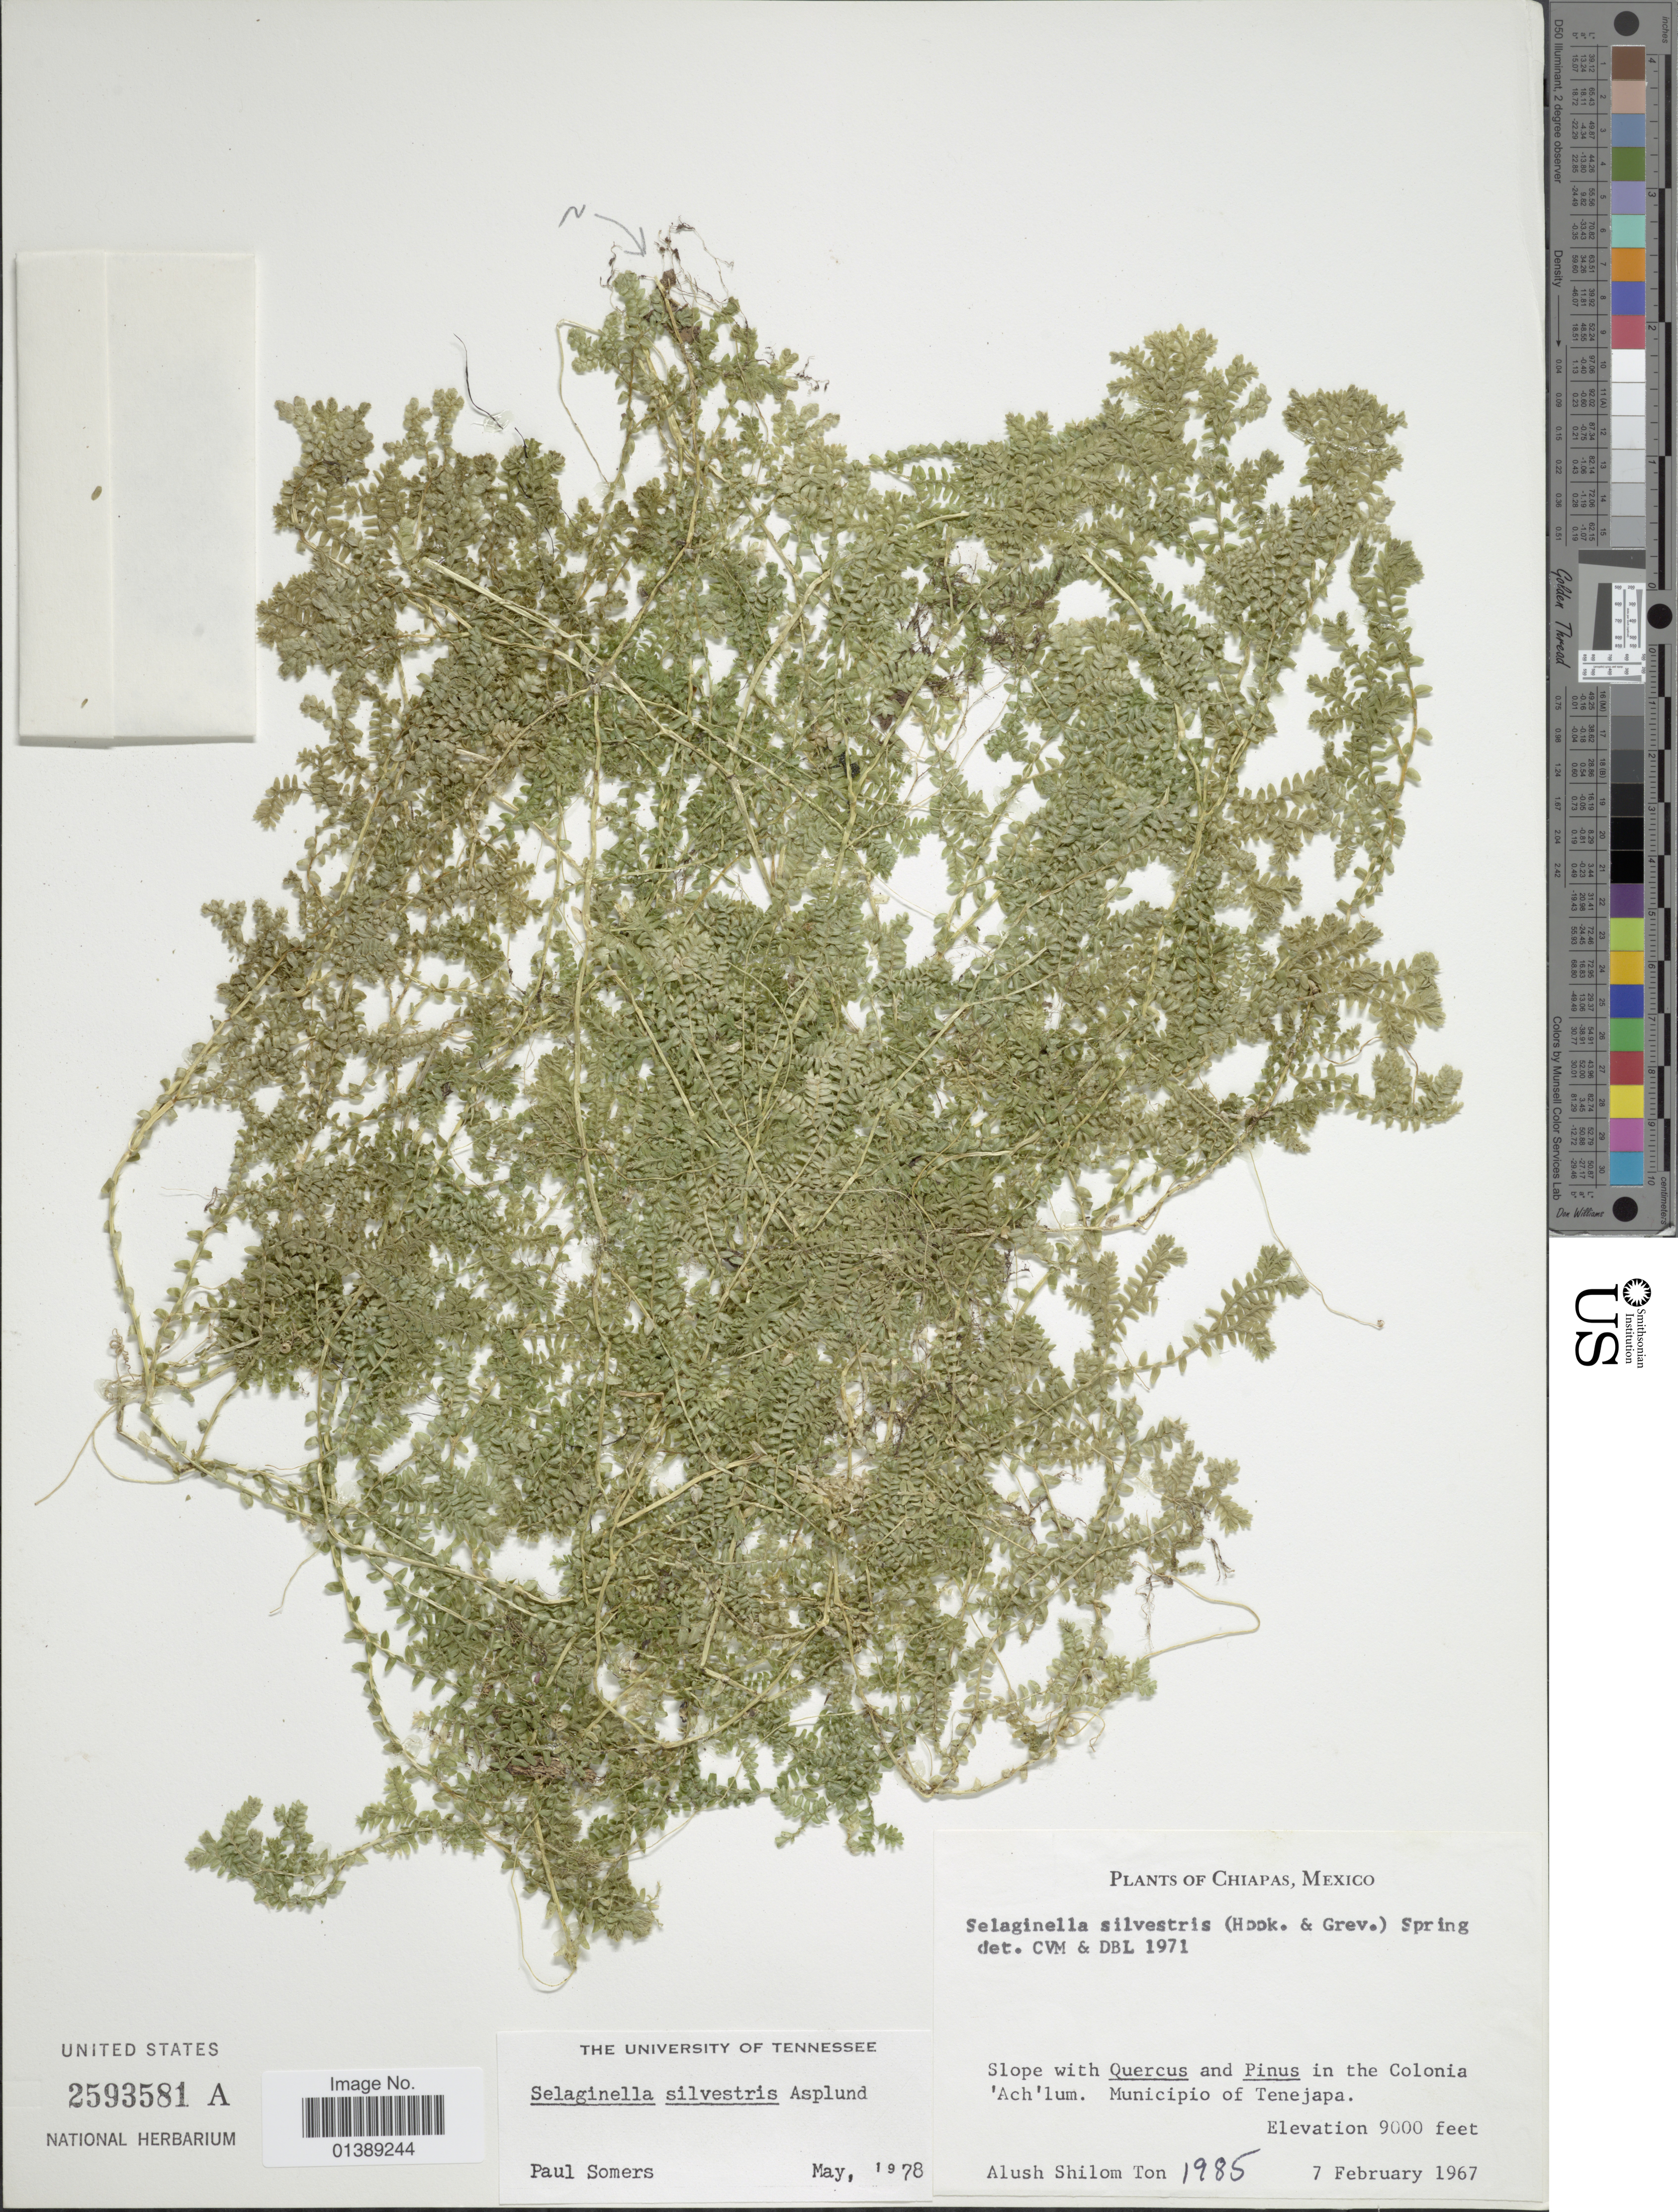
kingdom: Plantae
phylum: Tracheophyta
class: Lycopodiopsida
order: Selaginellales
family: Selaginellaceae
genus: Selaginella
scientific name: Selaginella silvestris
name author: Aspl.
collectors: A. S. Ton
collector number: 1985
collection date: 1967-02-07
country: Mexico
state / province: Chiapas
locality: In the Colonia Ách'lum. Municpio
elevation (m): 2743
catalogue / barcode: US 2593581A